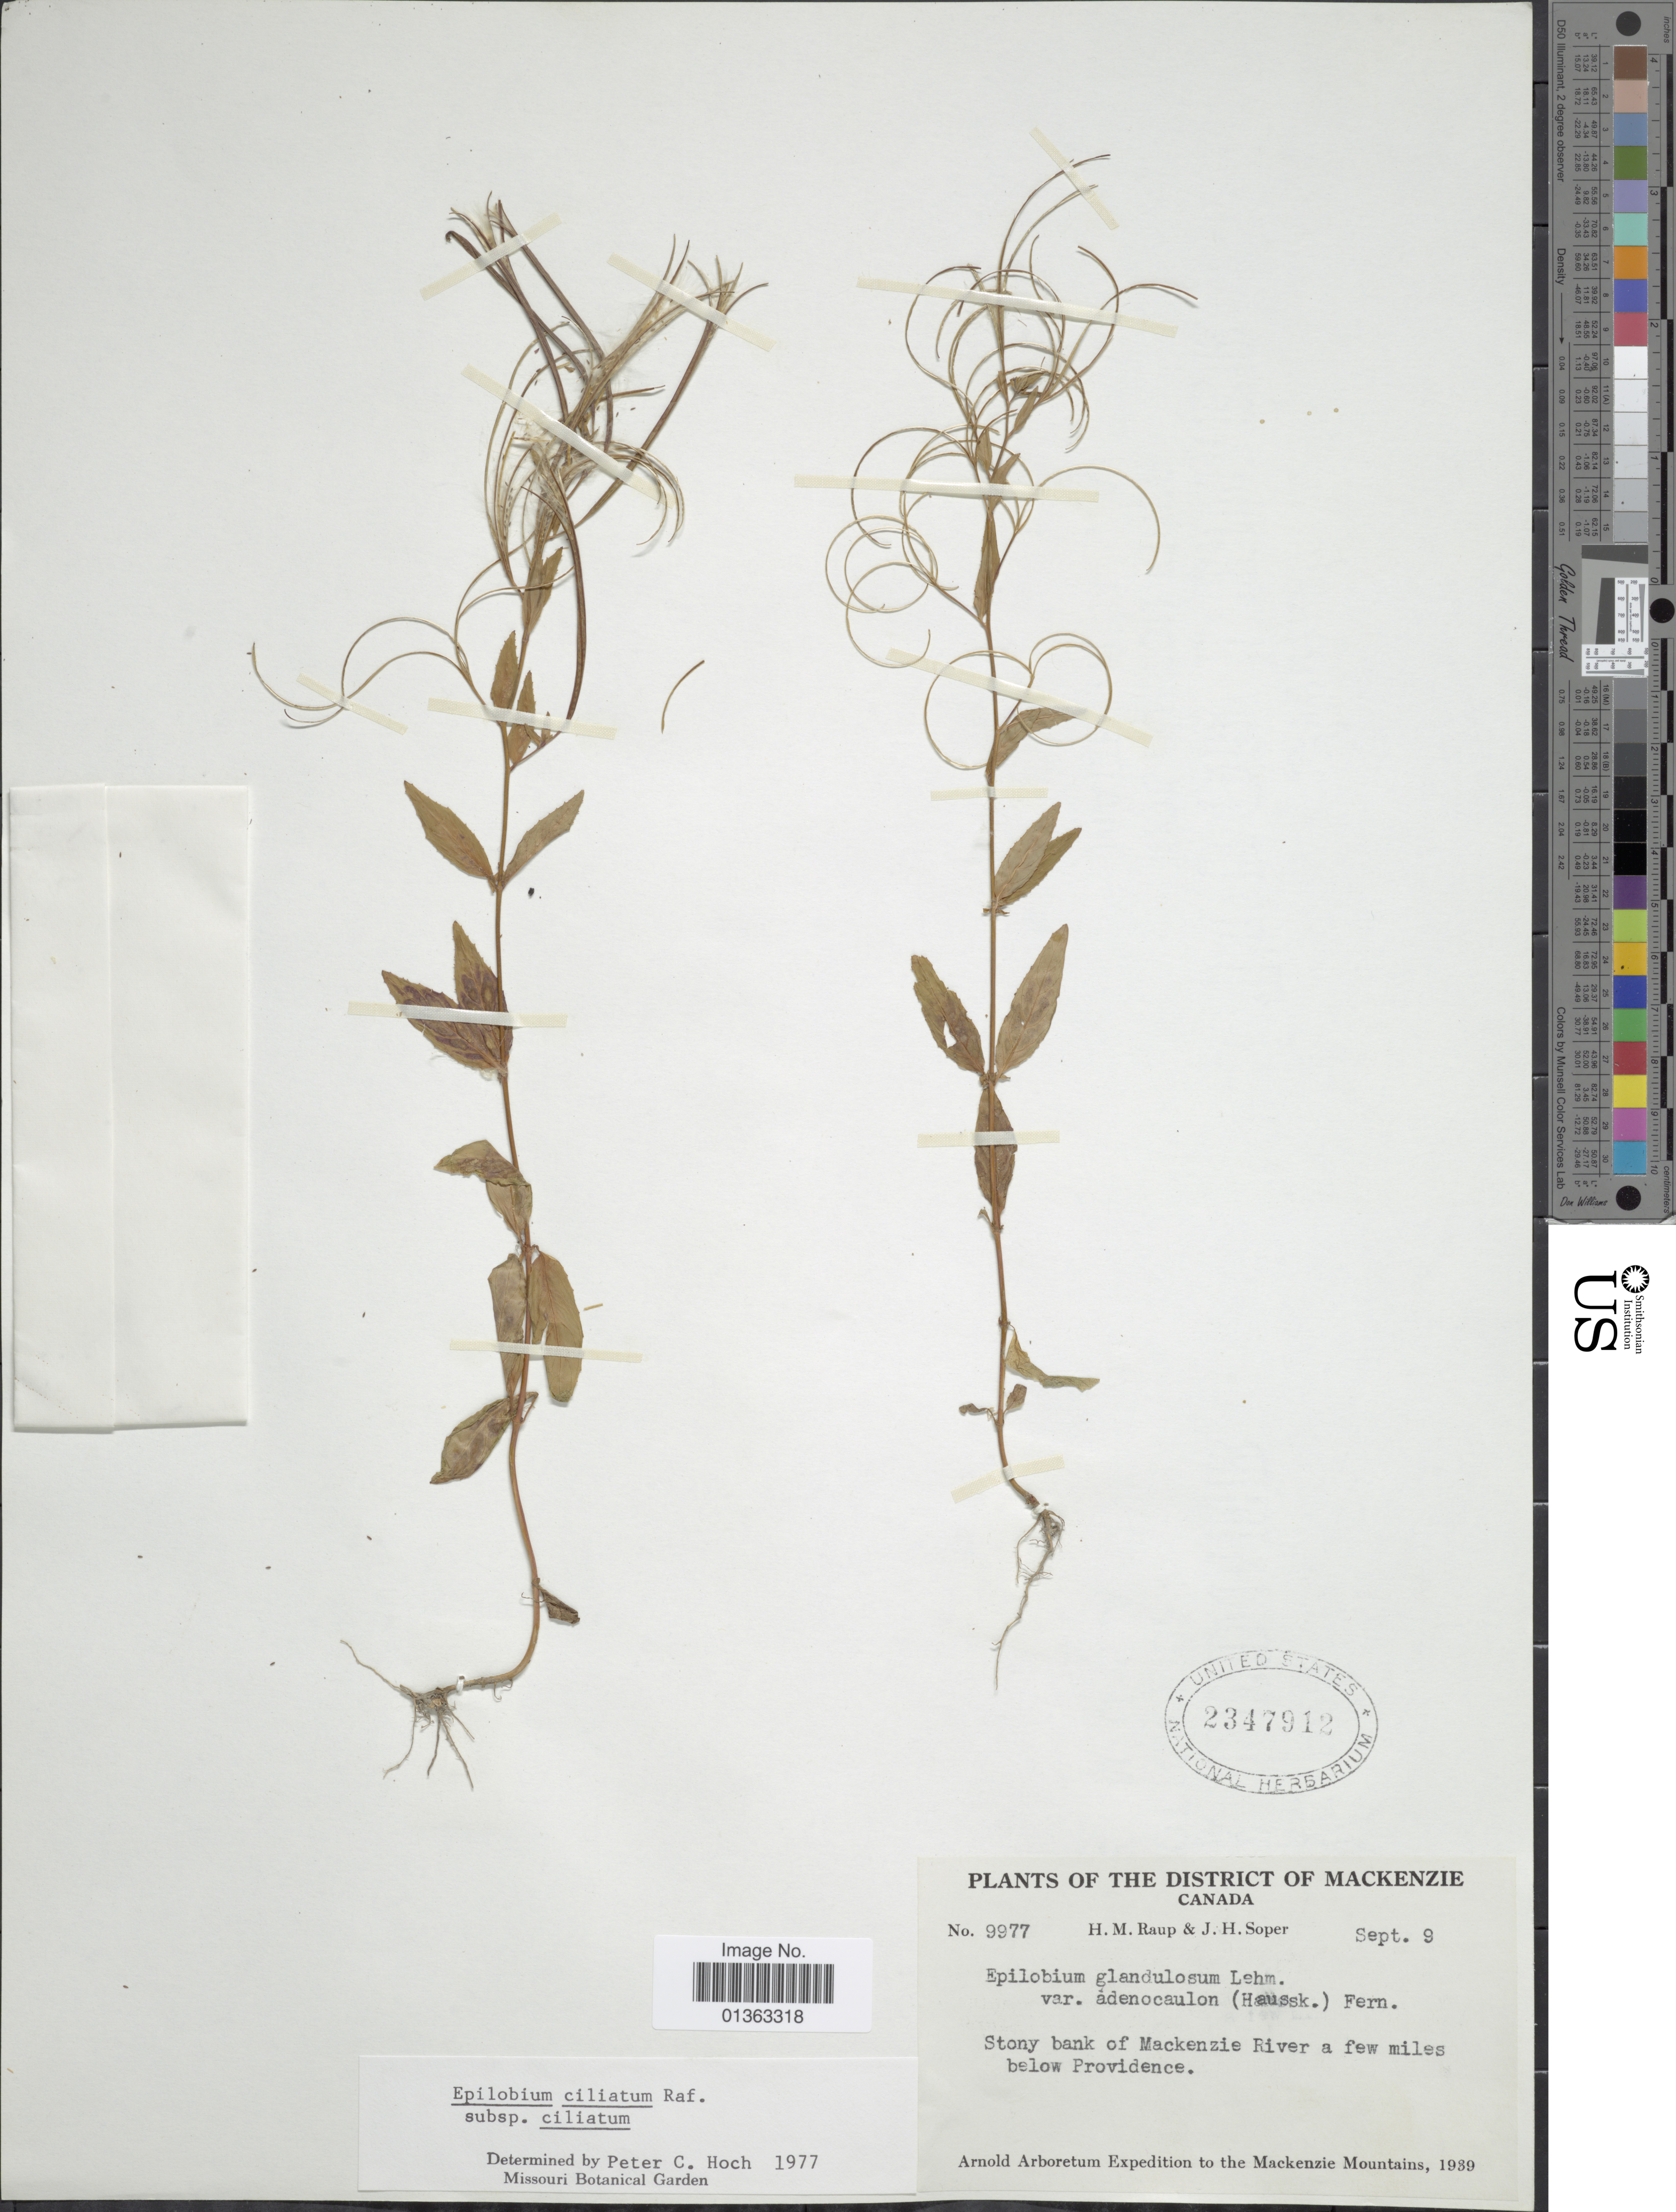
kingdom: Plantae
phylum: Tracheophyta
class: Magnoliopsida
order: Myrtales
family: Onagraceae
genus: Epilobium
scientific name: Epilobium ciliatum subsp. ciliatum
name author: Raf.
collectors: H. Raup & J. H. Soper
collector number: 9977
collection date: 1939-09-09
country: Canada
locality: Stony bank of Mackenzie River a few miles below Providence.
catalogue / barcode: US 2347912